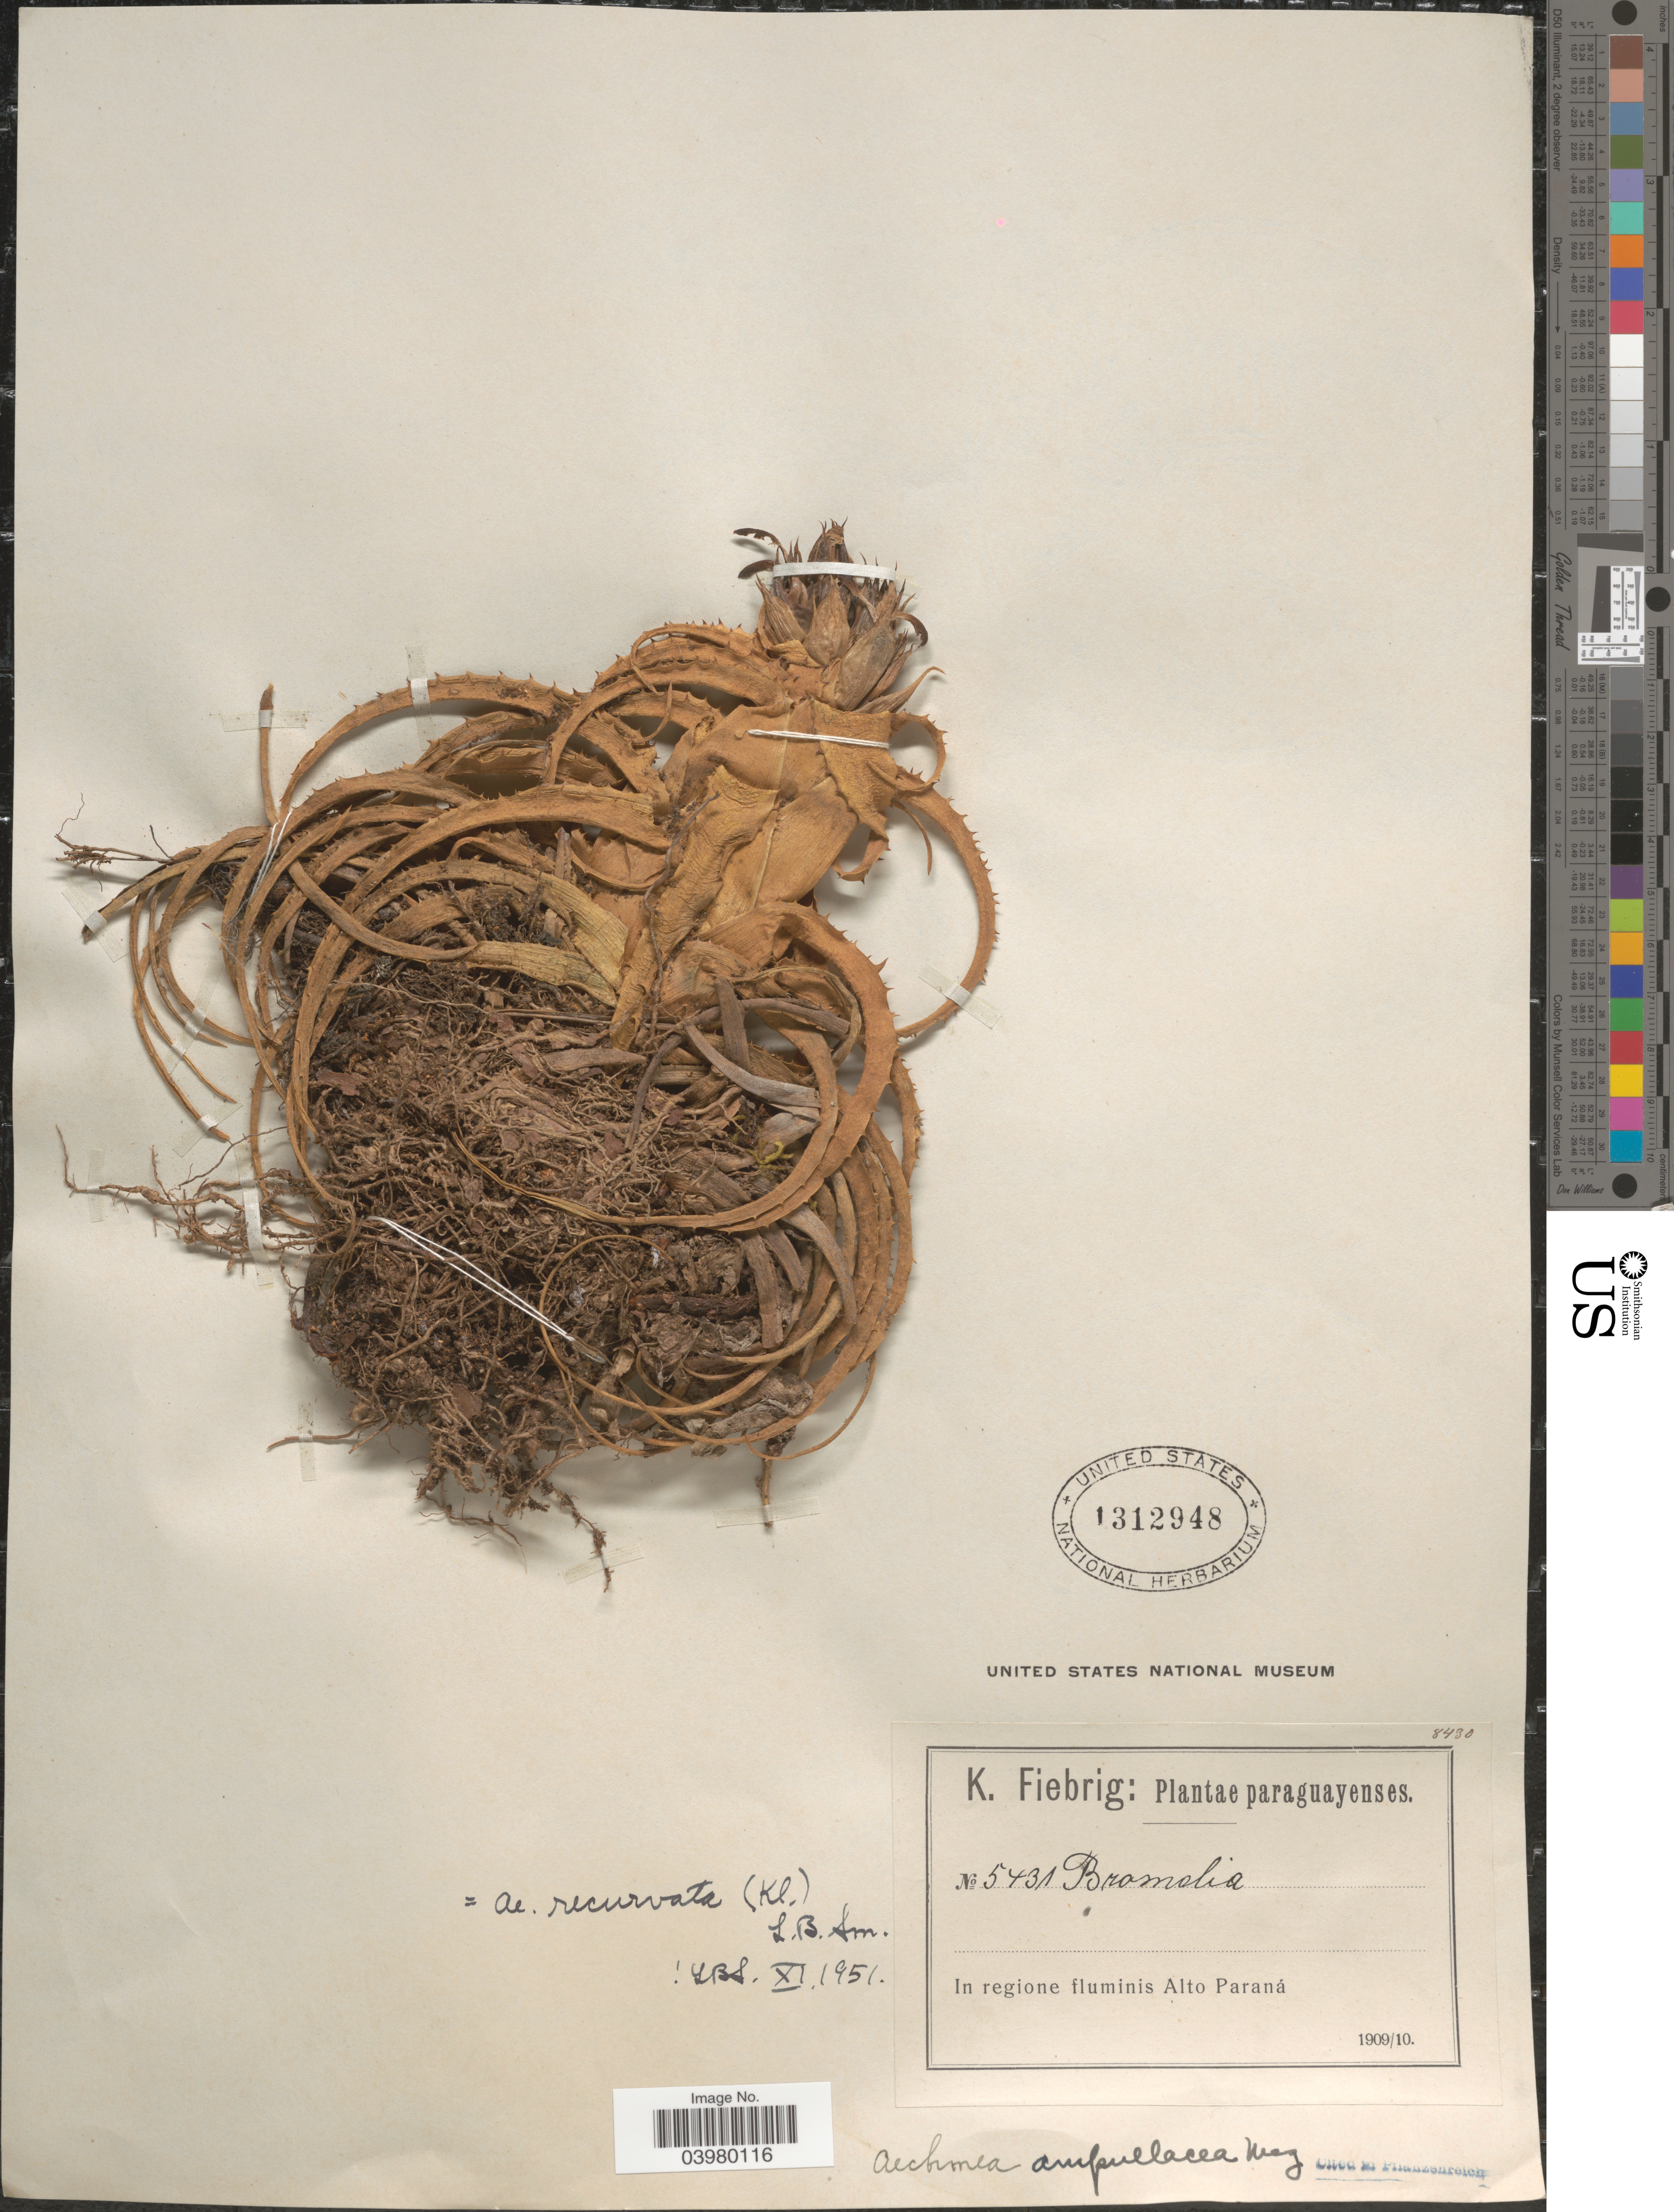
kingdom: Plantae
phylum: Tracheophyta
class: Liliopsida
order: Poales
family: Bromeliaceae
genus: Aechmea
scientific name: Aechmea recurvata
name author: (Klotzsch) L.B. Sm.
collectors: K. Fiebrig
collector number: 5431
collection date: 1909/1910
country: Paraguay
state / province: Alto Parana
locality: In regione fluminis Alto Paraná.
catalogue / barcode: US 1312948